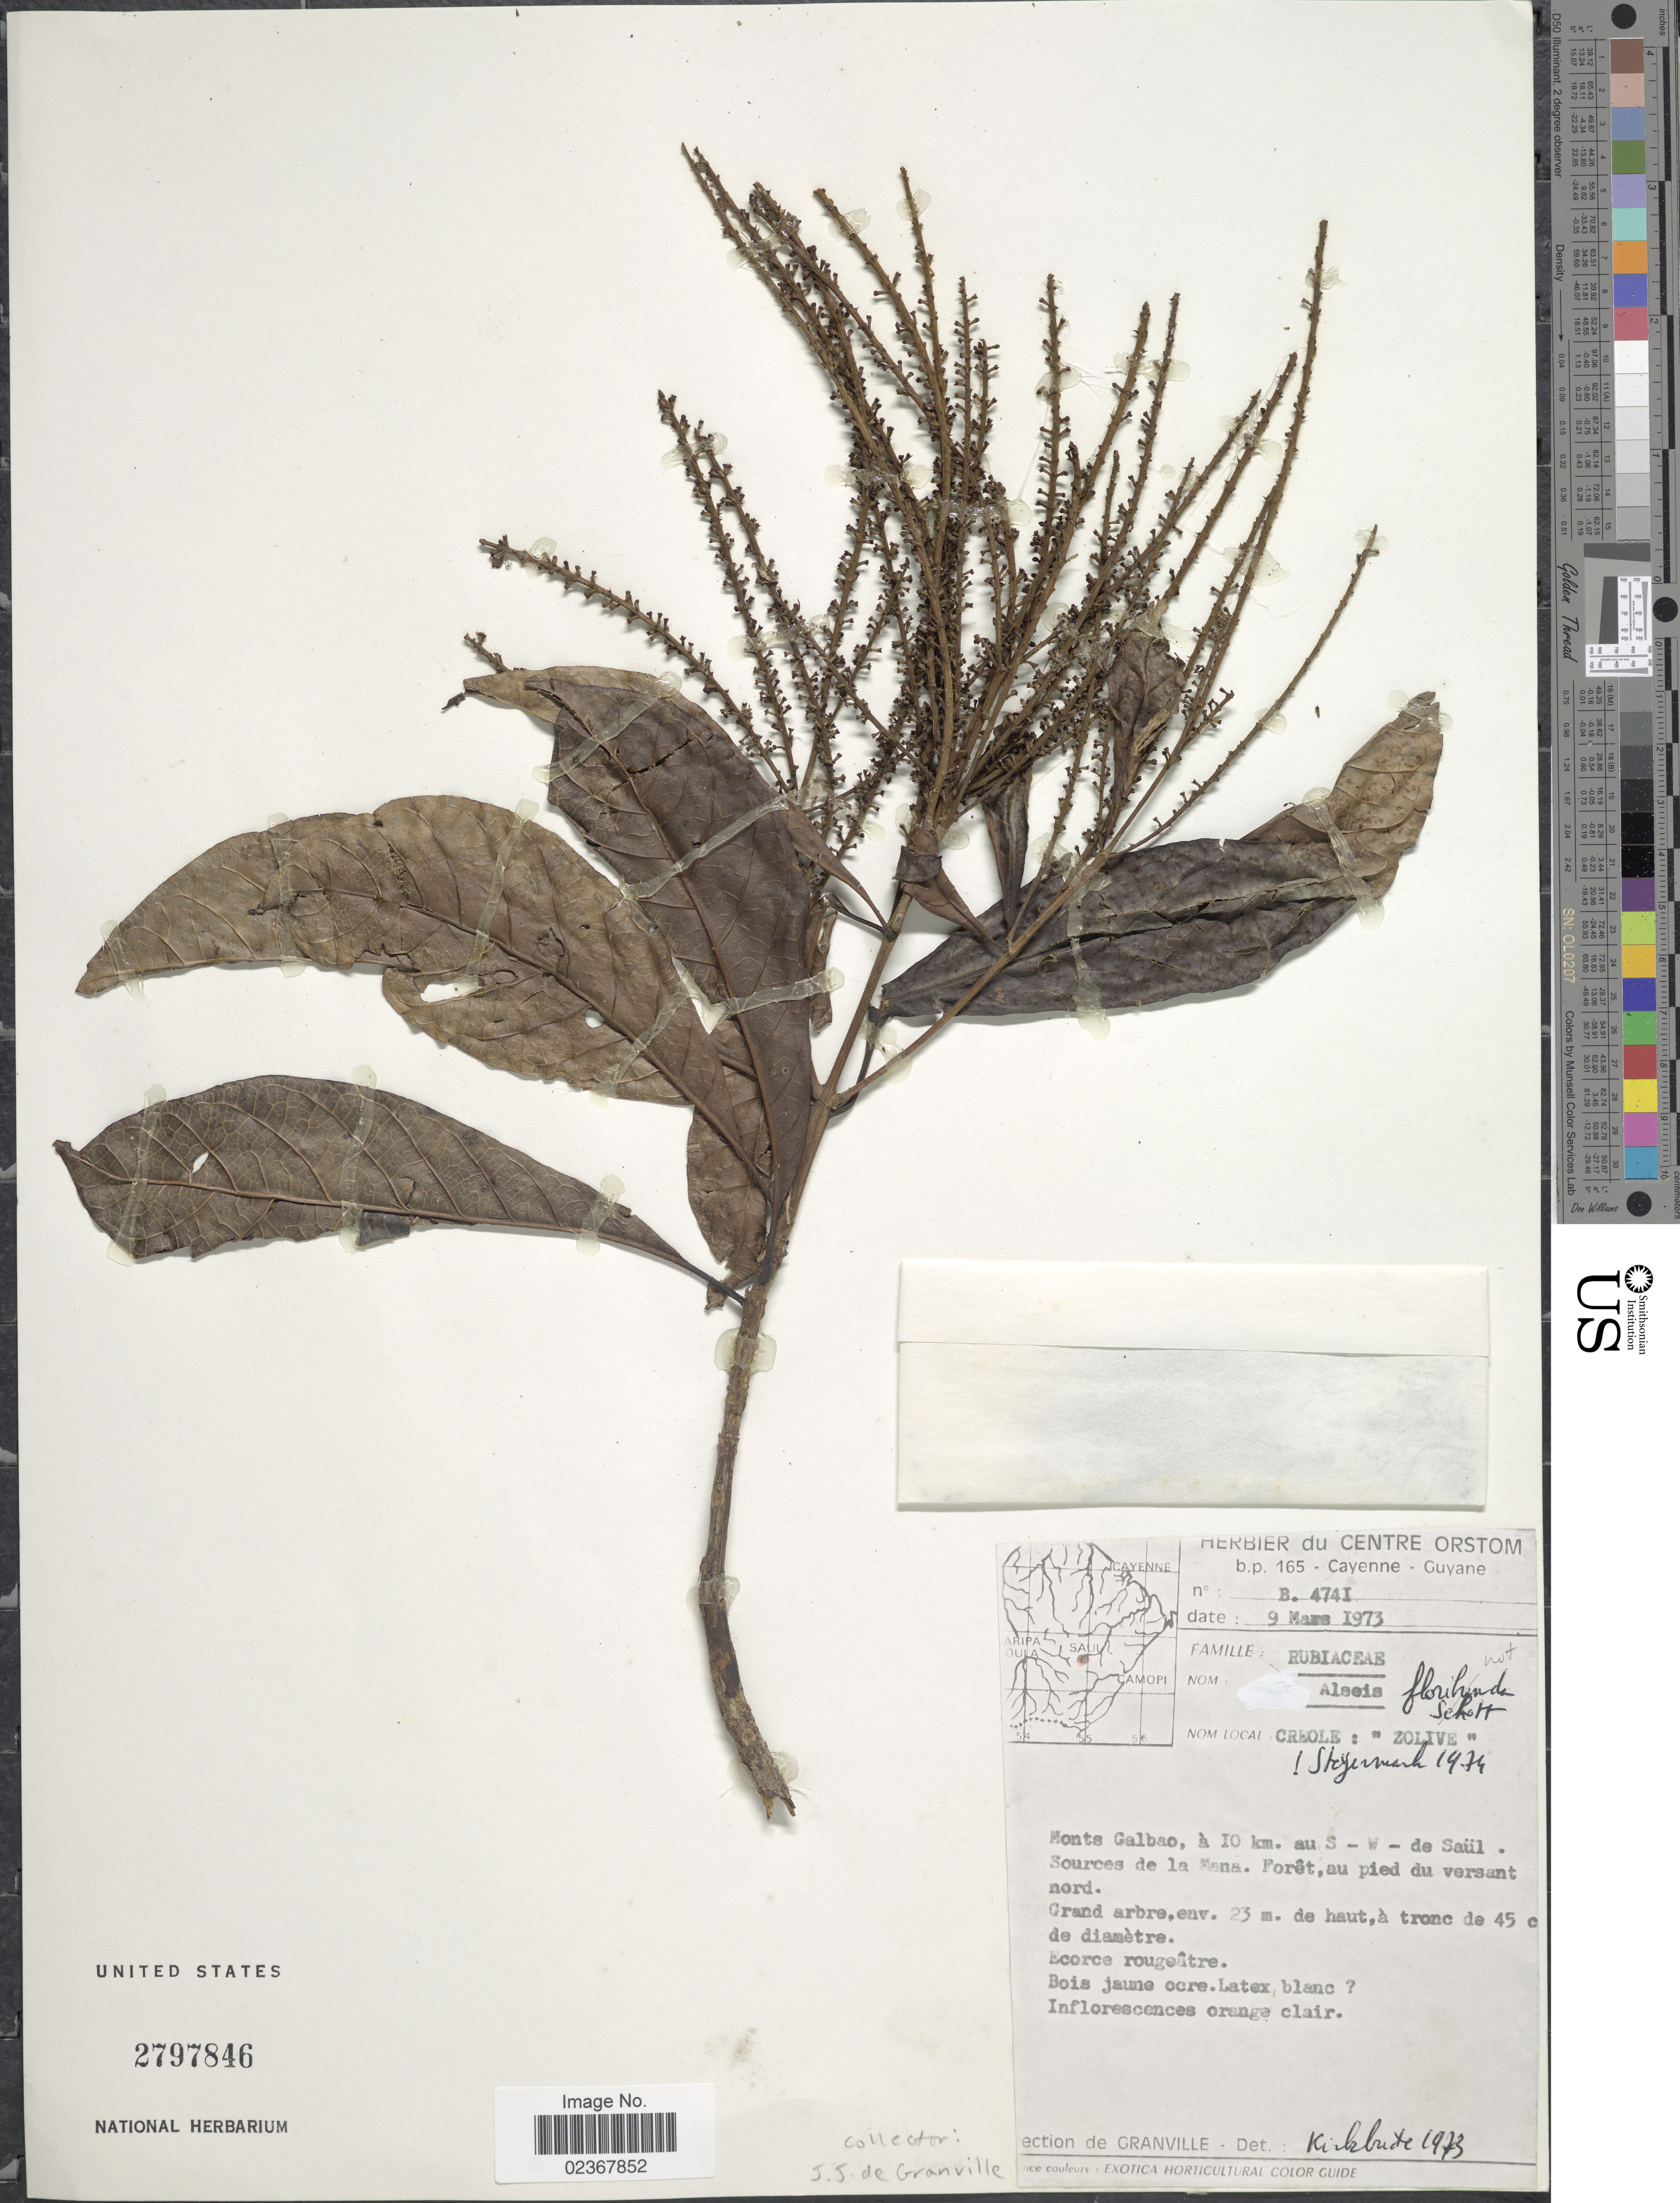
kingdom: Plantae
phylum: Tracheophyta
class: Magnoliopsida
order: Gentianales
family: Rubiaceae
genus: Alseis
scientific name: Alseis floribunda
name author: Schott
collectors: J.-J. de Granville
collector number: B4741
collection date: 1973-03-09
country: French Guiana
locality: Monts Galbao, a 10 Km. au S - W - de Saul. Sources de la Mana. Foret, au pied du versant nord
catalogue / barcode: US 2797846